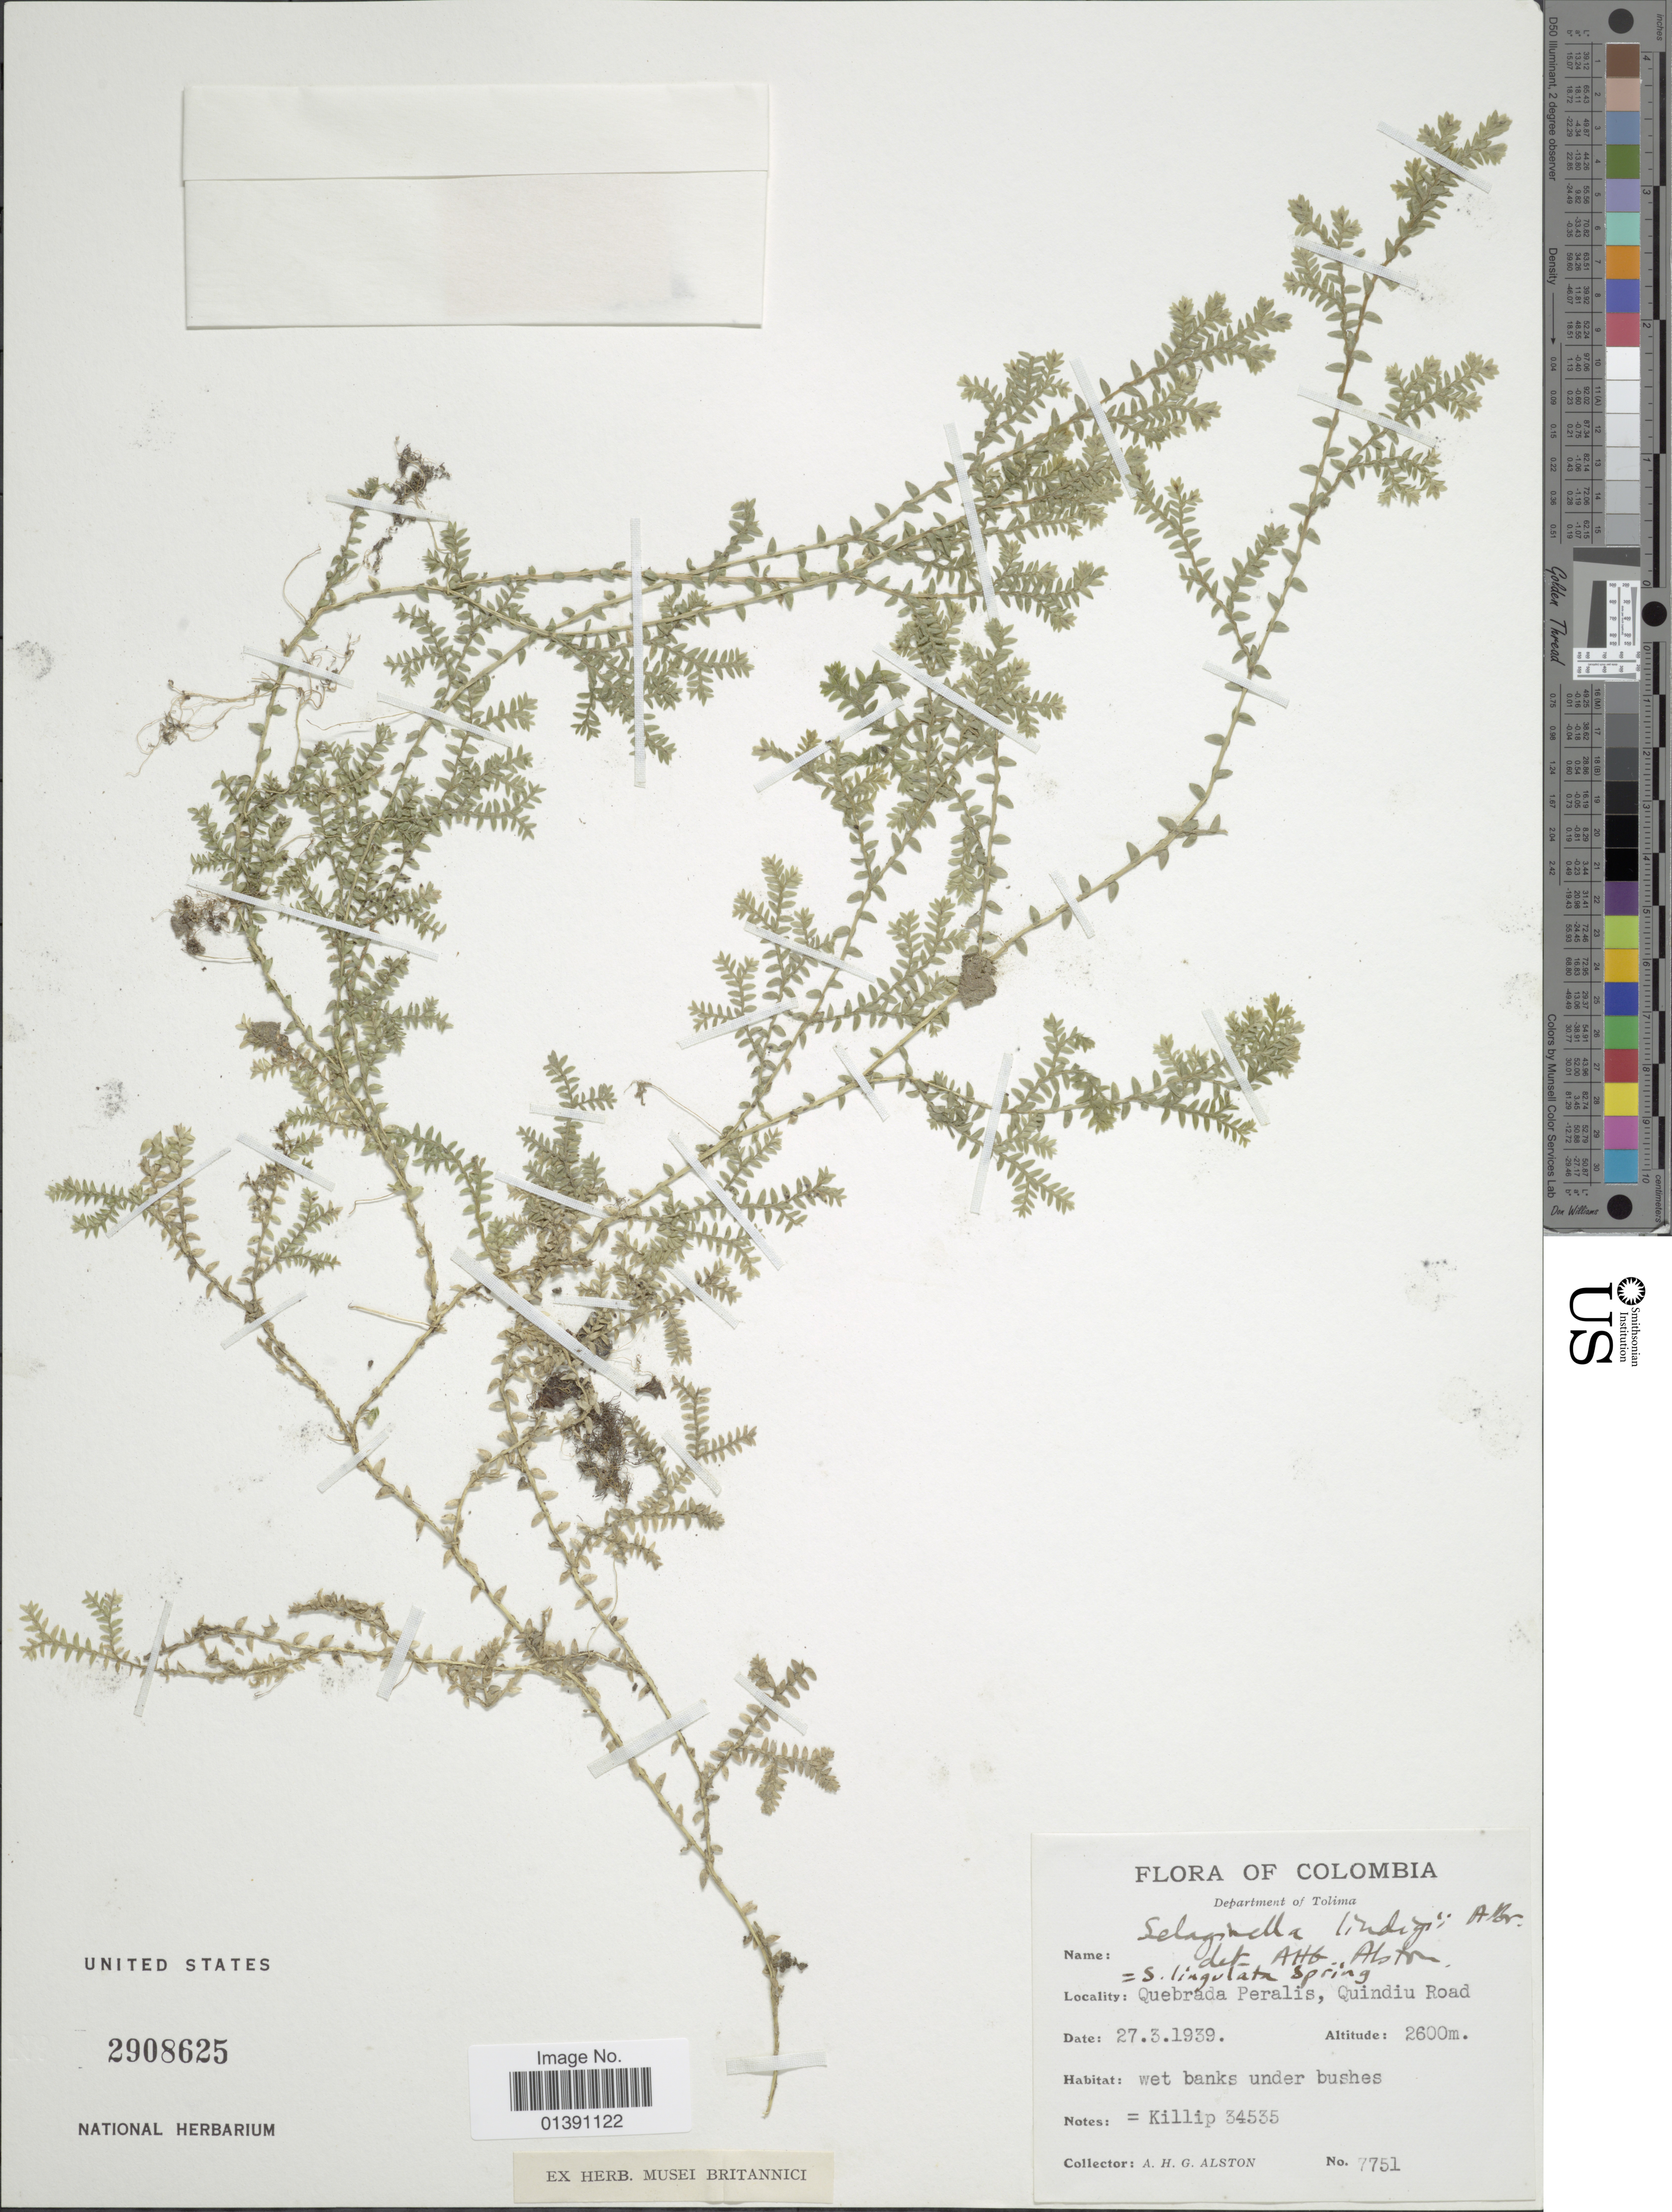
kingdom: Plantae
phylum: Tracheophyta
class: Lycopodiopsida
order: Selaginellales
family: Selaginellaceae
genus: Selaginella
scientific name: Selaginella lingulata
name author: Spring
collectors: A. H. Alston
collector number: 7751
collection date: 1939-03-27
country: Colombia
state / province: Tolima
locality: Quebrada Peralis, Quinda Road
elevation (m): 2600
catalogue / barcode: US 2908625